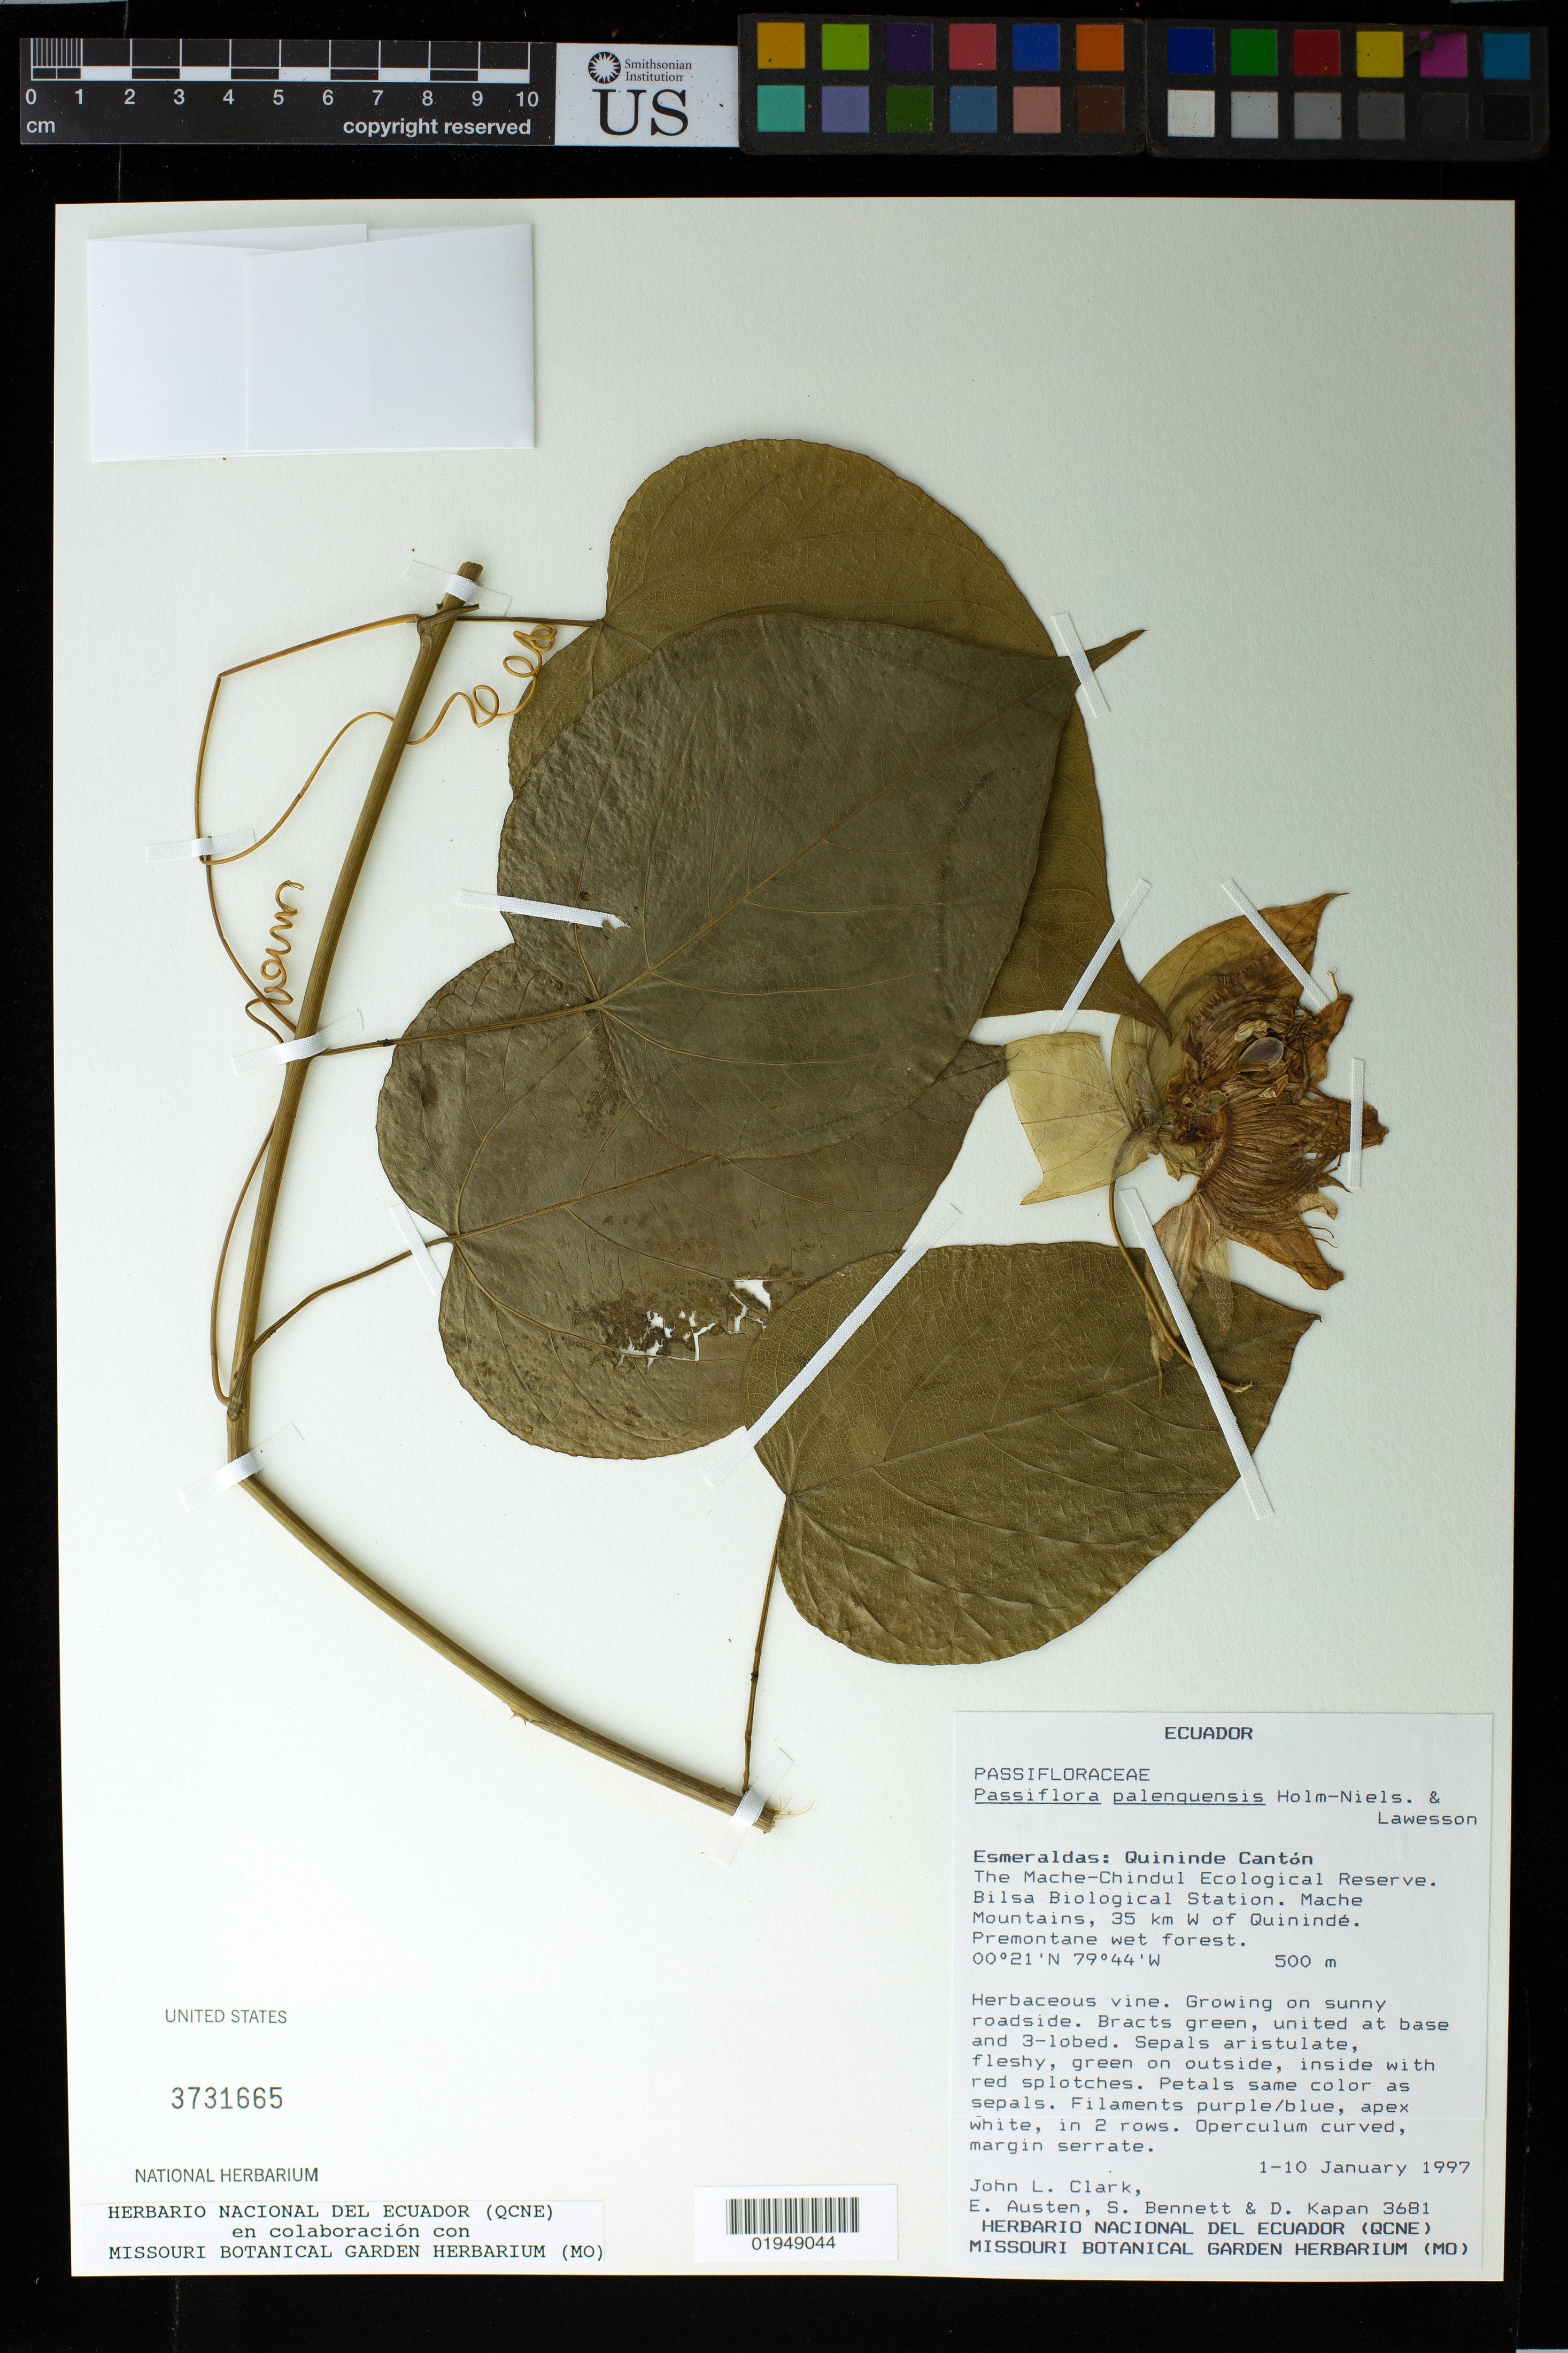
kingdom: Plantae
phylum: Tracheophyta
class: Magnoliopsida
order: Malpighiales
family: Passifloraceae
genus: Passiflora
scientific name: Passiflora palenquensis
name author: Holm-Niels. & Lawesson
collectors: J. L. Clark, E. Austen, S. Bennett & D. Kapan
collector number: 3681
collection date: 1997-01-01/1997-01-10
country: Ecuador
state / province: Esmeraldas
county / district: Quinindé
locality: The Mache-Chindul Ecological Reserve. Bilsa Biological Station. Mache Mountains, 35 km W of Quininde.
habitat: Premontane wet forest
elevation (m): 500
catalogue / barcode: US 3731665